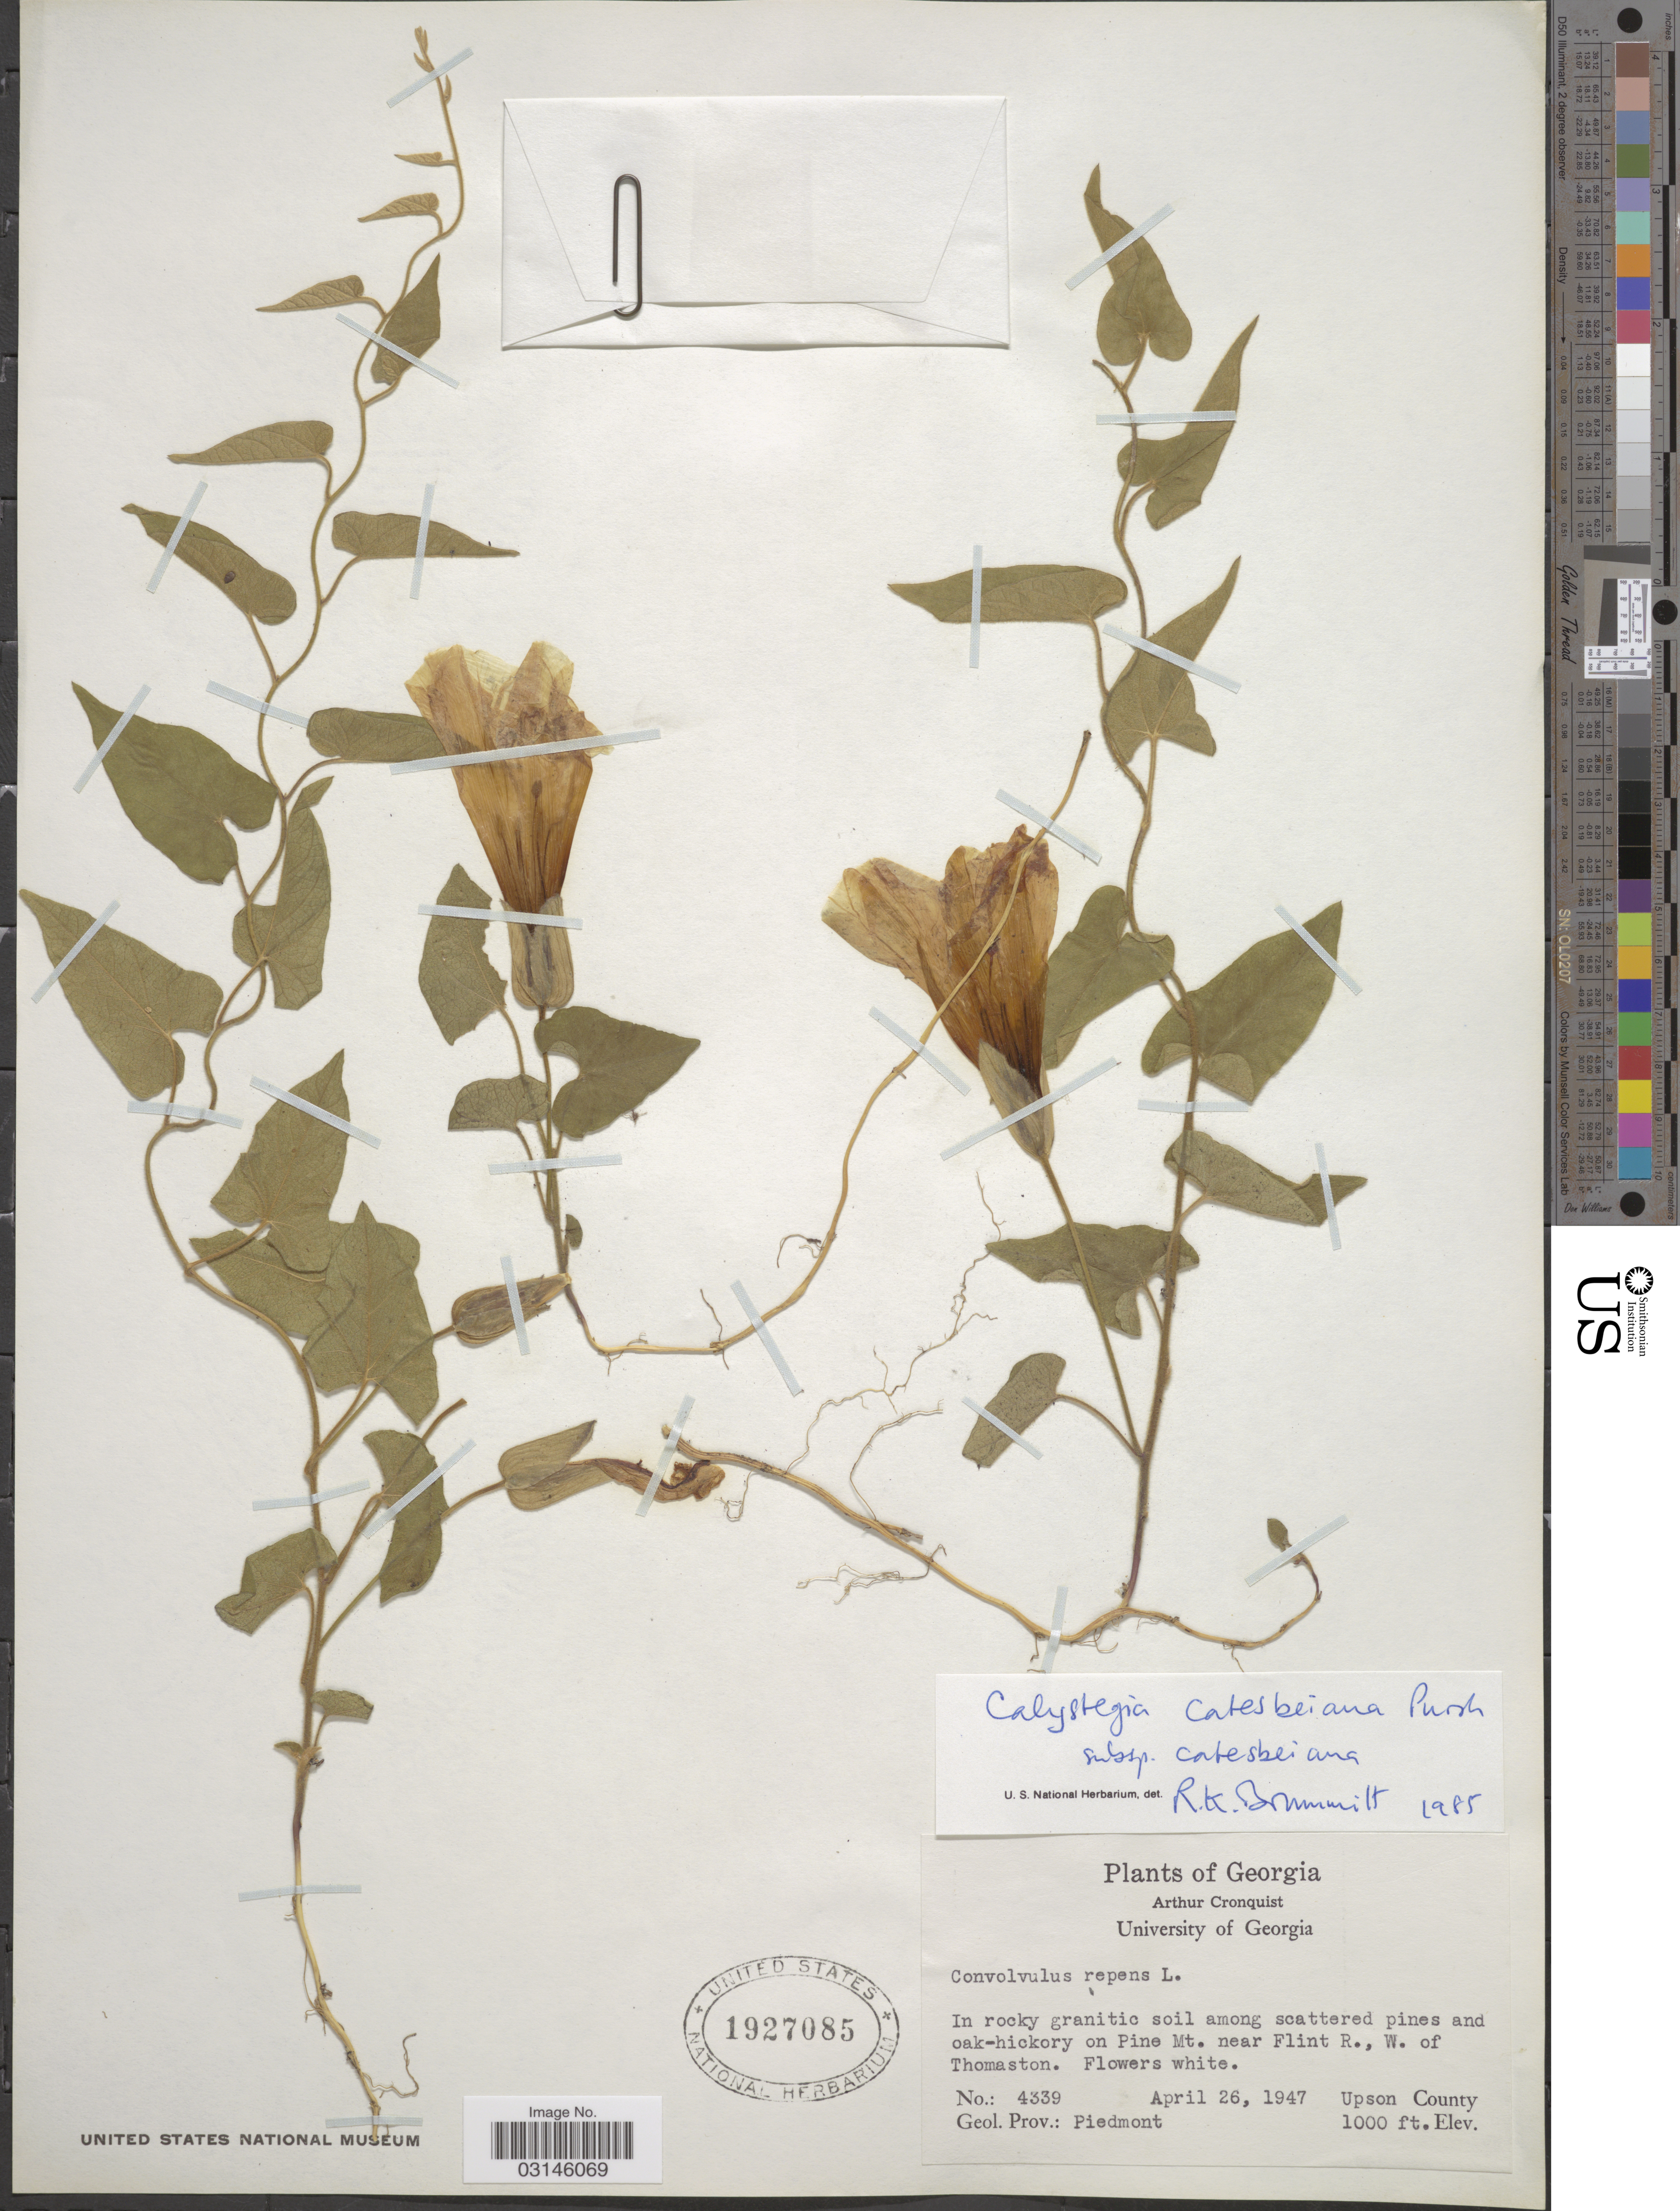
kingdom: Plantae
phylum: Tracheophyta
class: Magnoliopsida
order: Solanales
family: Convolvulaceae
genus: Calystegia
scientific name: Calystegia catesbeiana subsp. catesbeiana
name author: Brummitt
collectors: A. J. Cronquist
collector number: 4339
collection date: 1947-04-26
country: United States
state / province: Georgia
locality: In rocky granitic soil among scattered pines and oak-hickory on Pine Mt. near Flint R., W. of Thomaston. Upson County. Geol. Prov.: Piedmont.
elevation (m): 305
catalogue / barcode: US 1927085